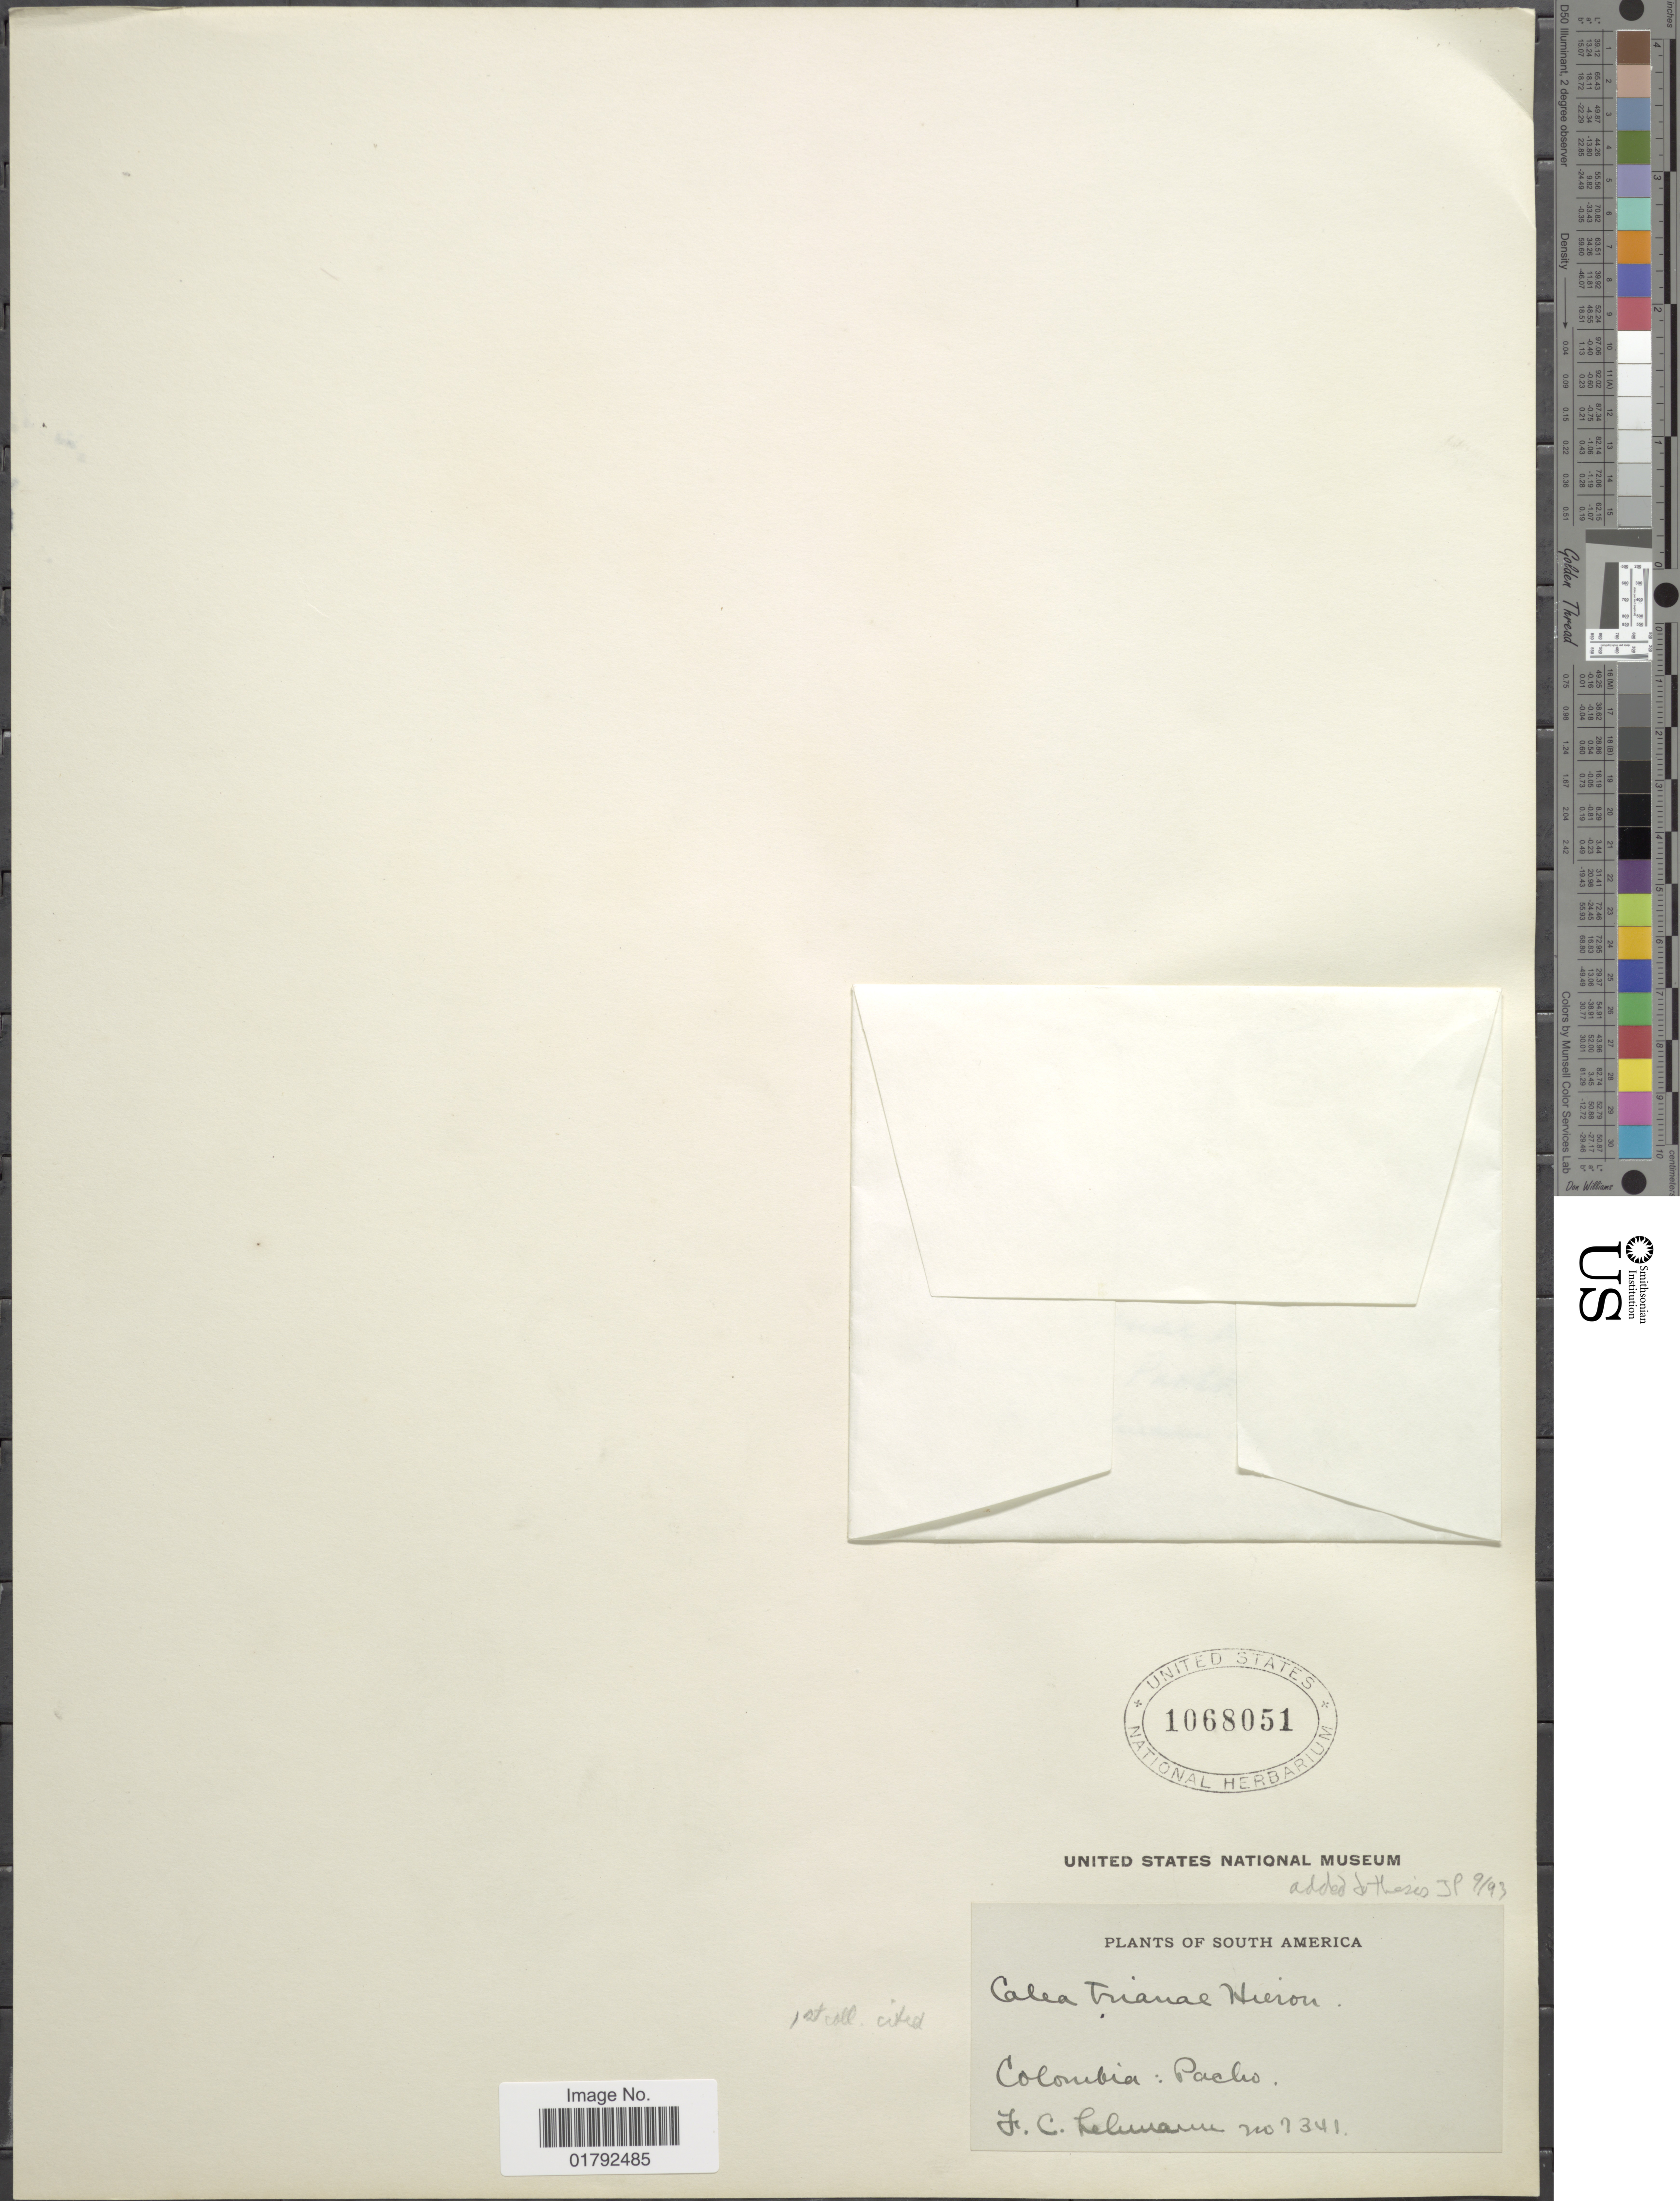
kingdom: Plantae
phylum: Tracheophyta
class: Magnoliopsida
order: Asterales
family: Asteraceae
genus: Calea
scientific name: Calea trianae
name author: Hieron.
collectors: F. C. Lehmann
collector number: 7341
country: Colombia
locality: Pacho.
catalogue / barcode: US 1068051